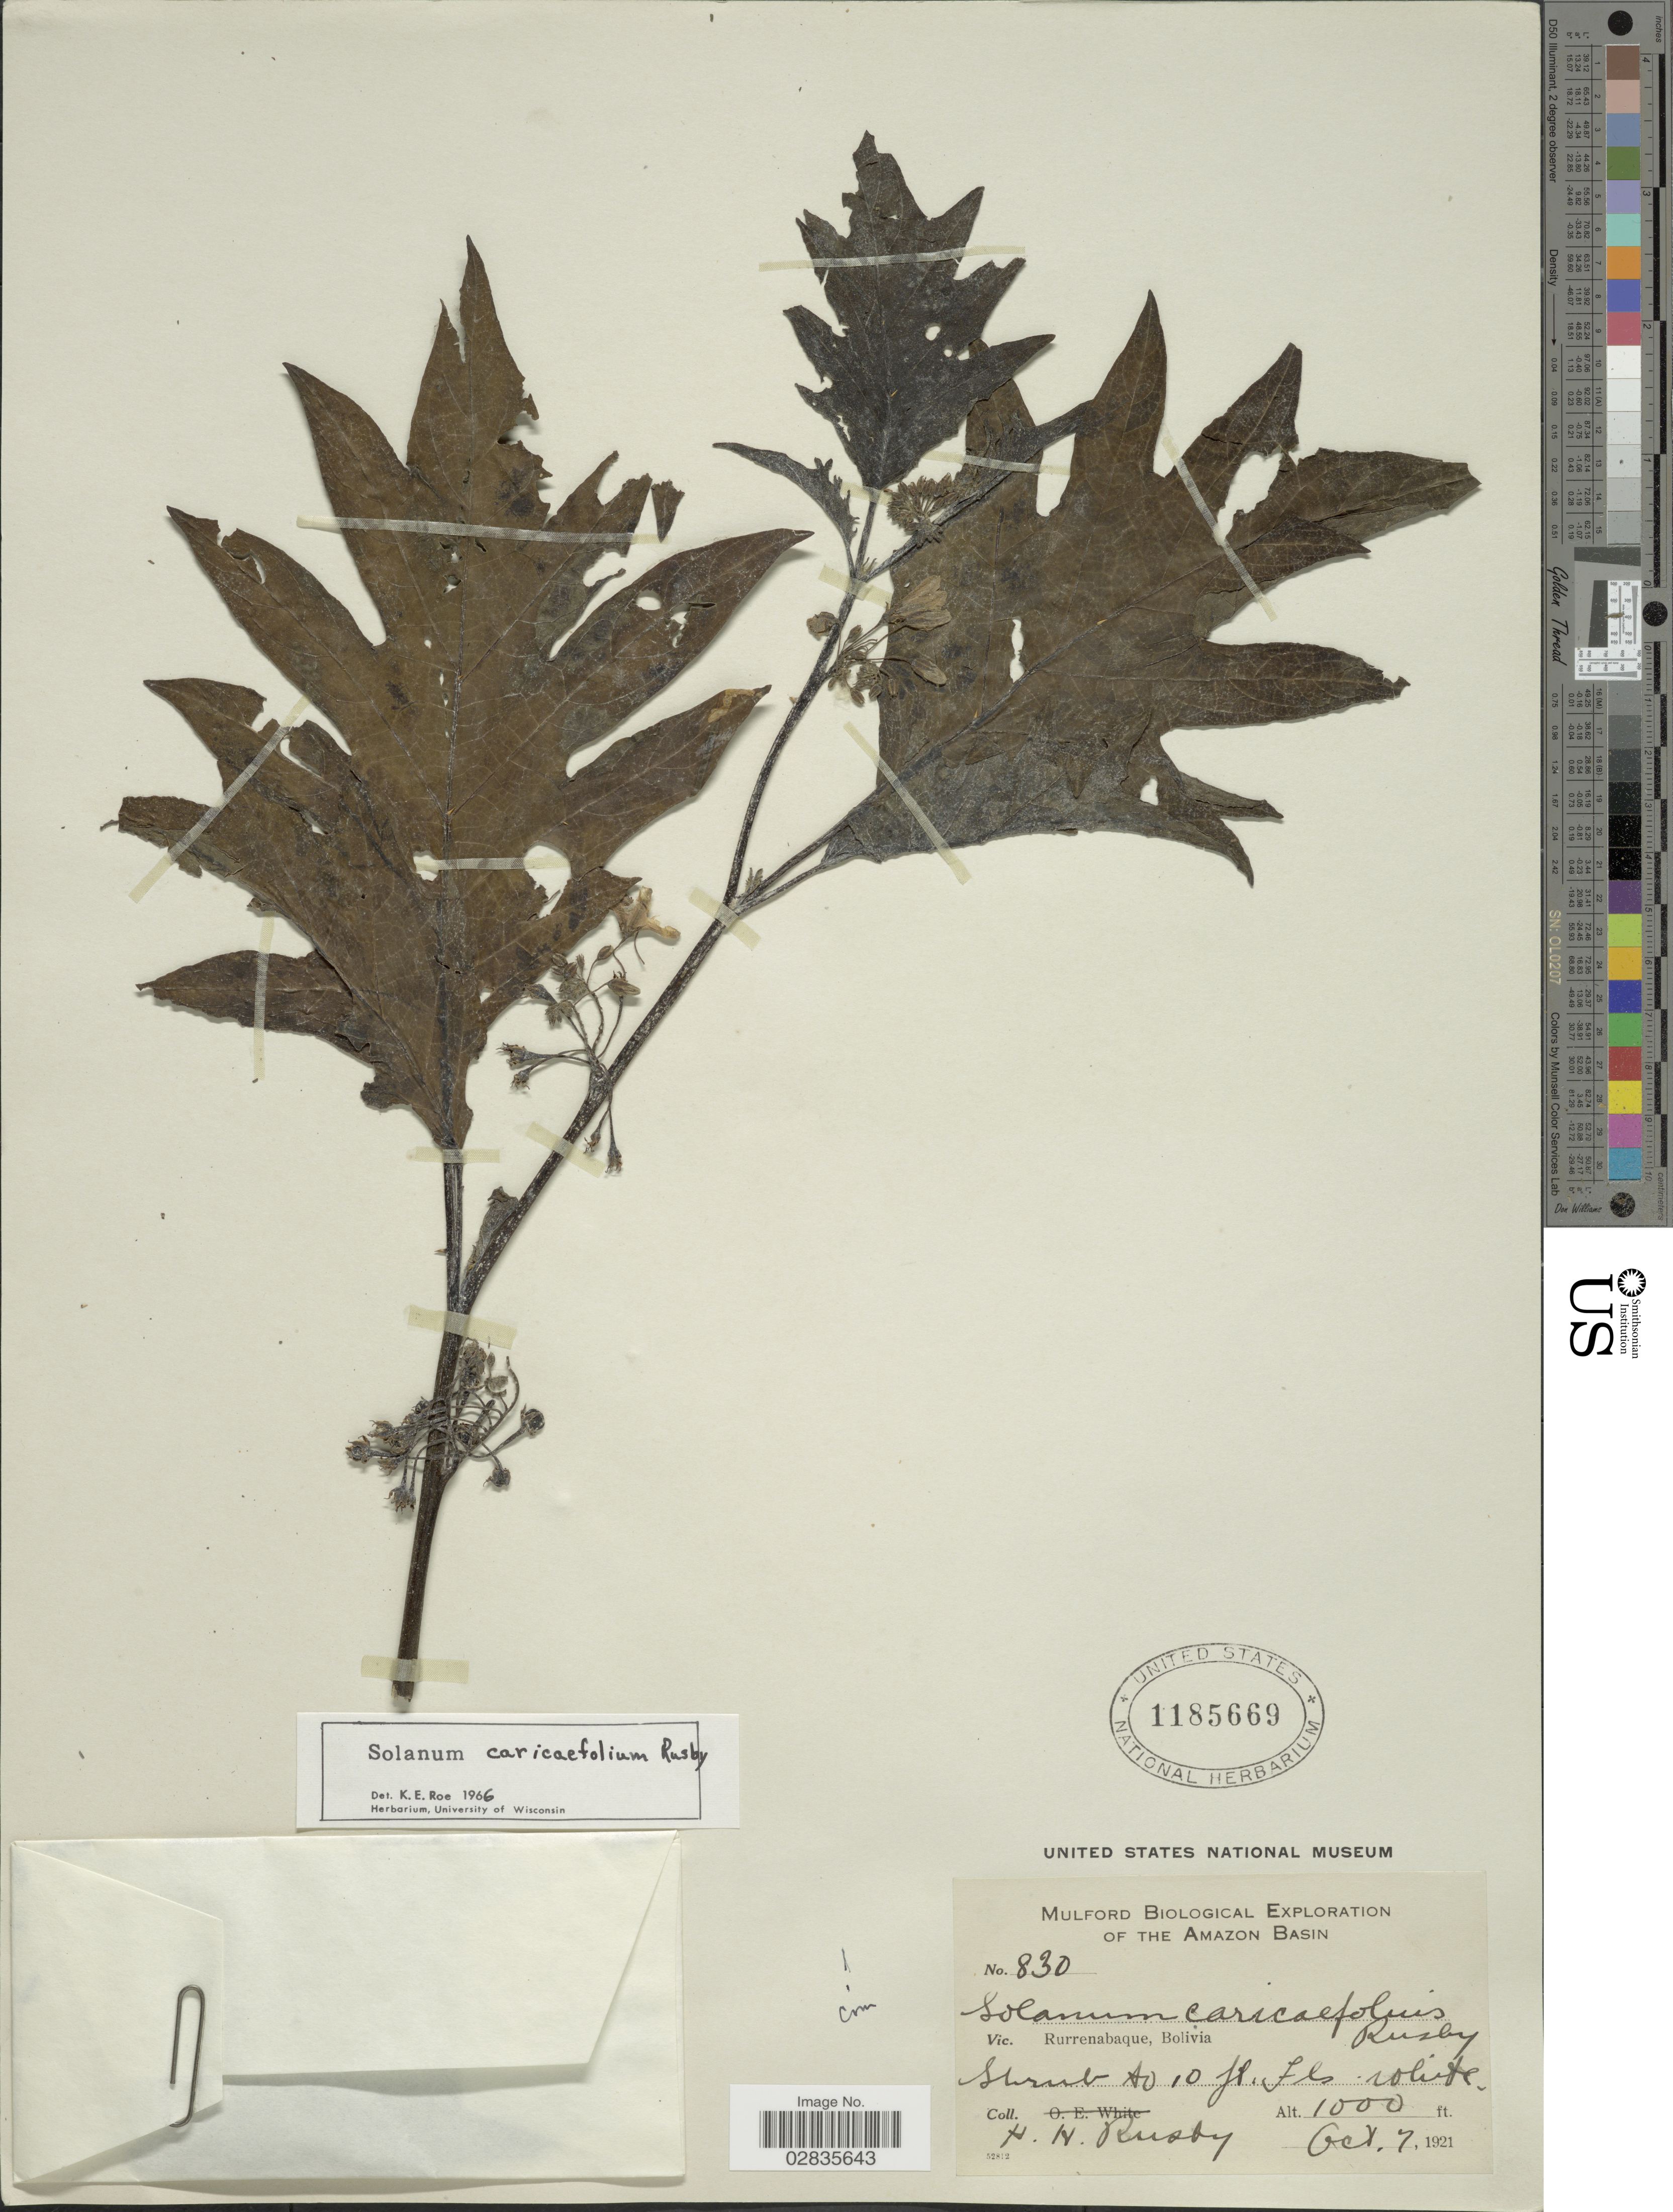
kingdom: Plantae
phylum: Tracheophyta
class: Magnoliopsida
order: Solanales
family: Solanaceae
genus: Solanum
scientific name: Solanum caricaefolium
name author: Rusby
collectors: H. H. Rusby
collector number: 830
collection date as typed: Oct 7, 1921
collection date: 1921-10-07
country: Bolivia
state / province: Beni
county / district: José Ballivián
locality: Rurrenabaque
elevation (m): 305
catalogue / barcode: US 1185669